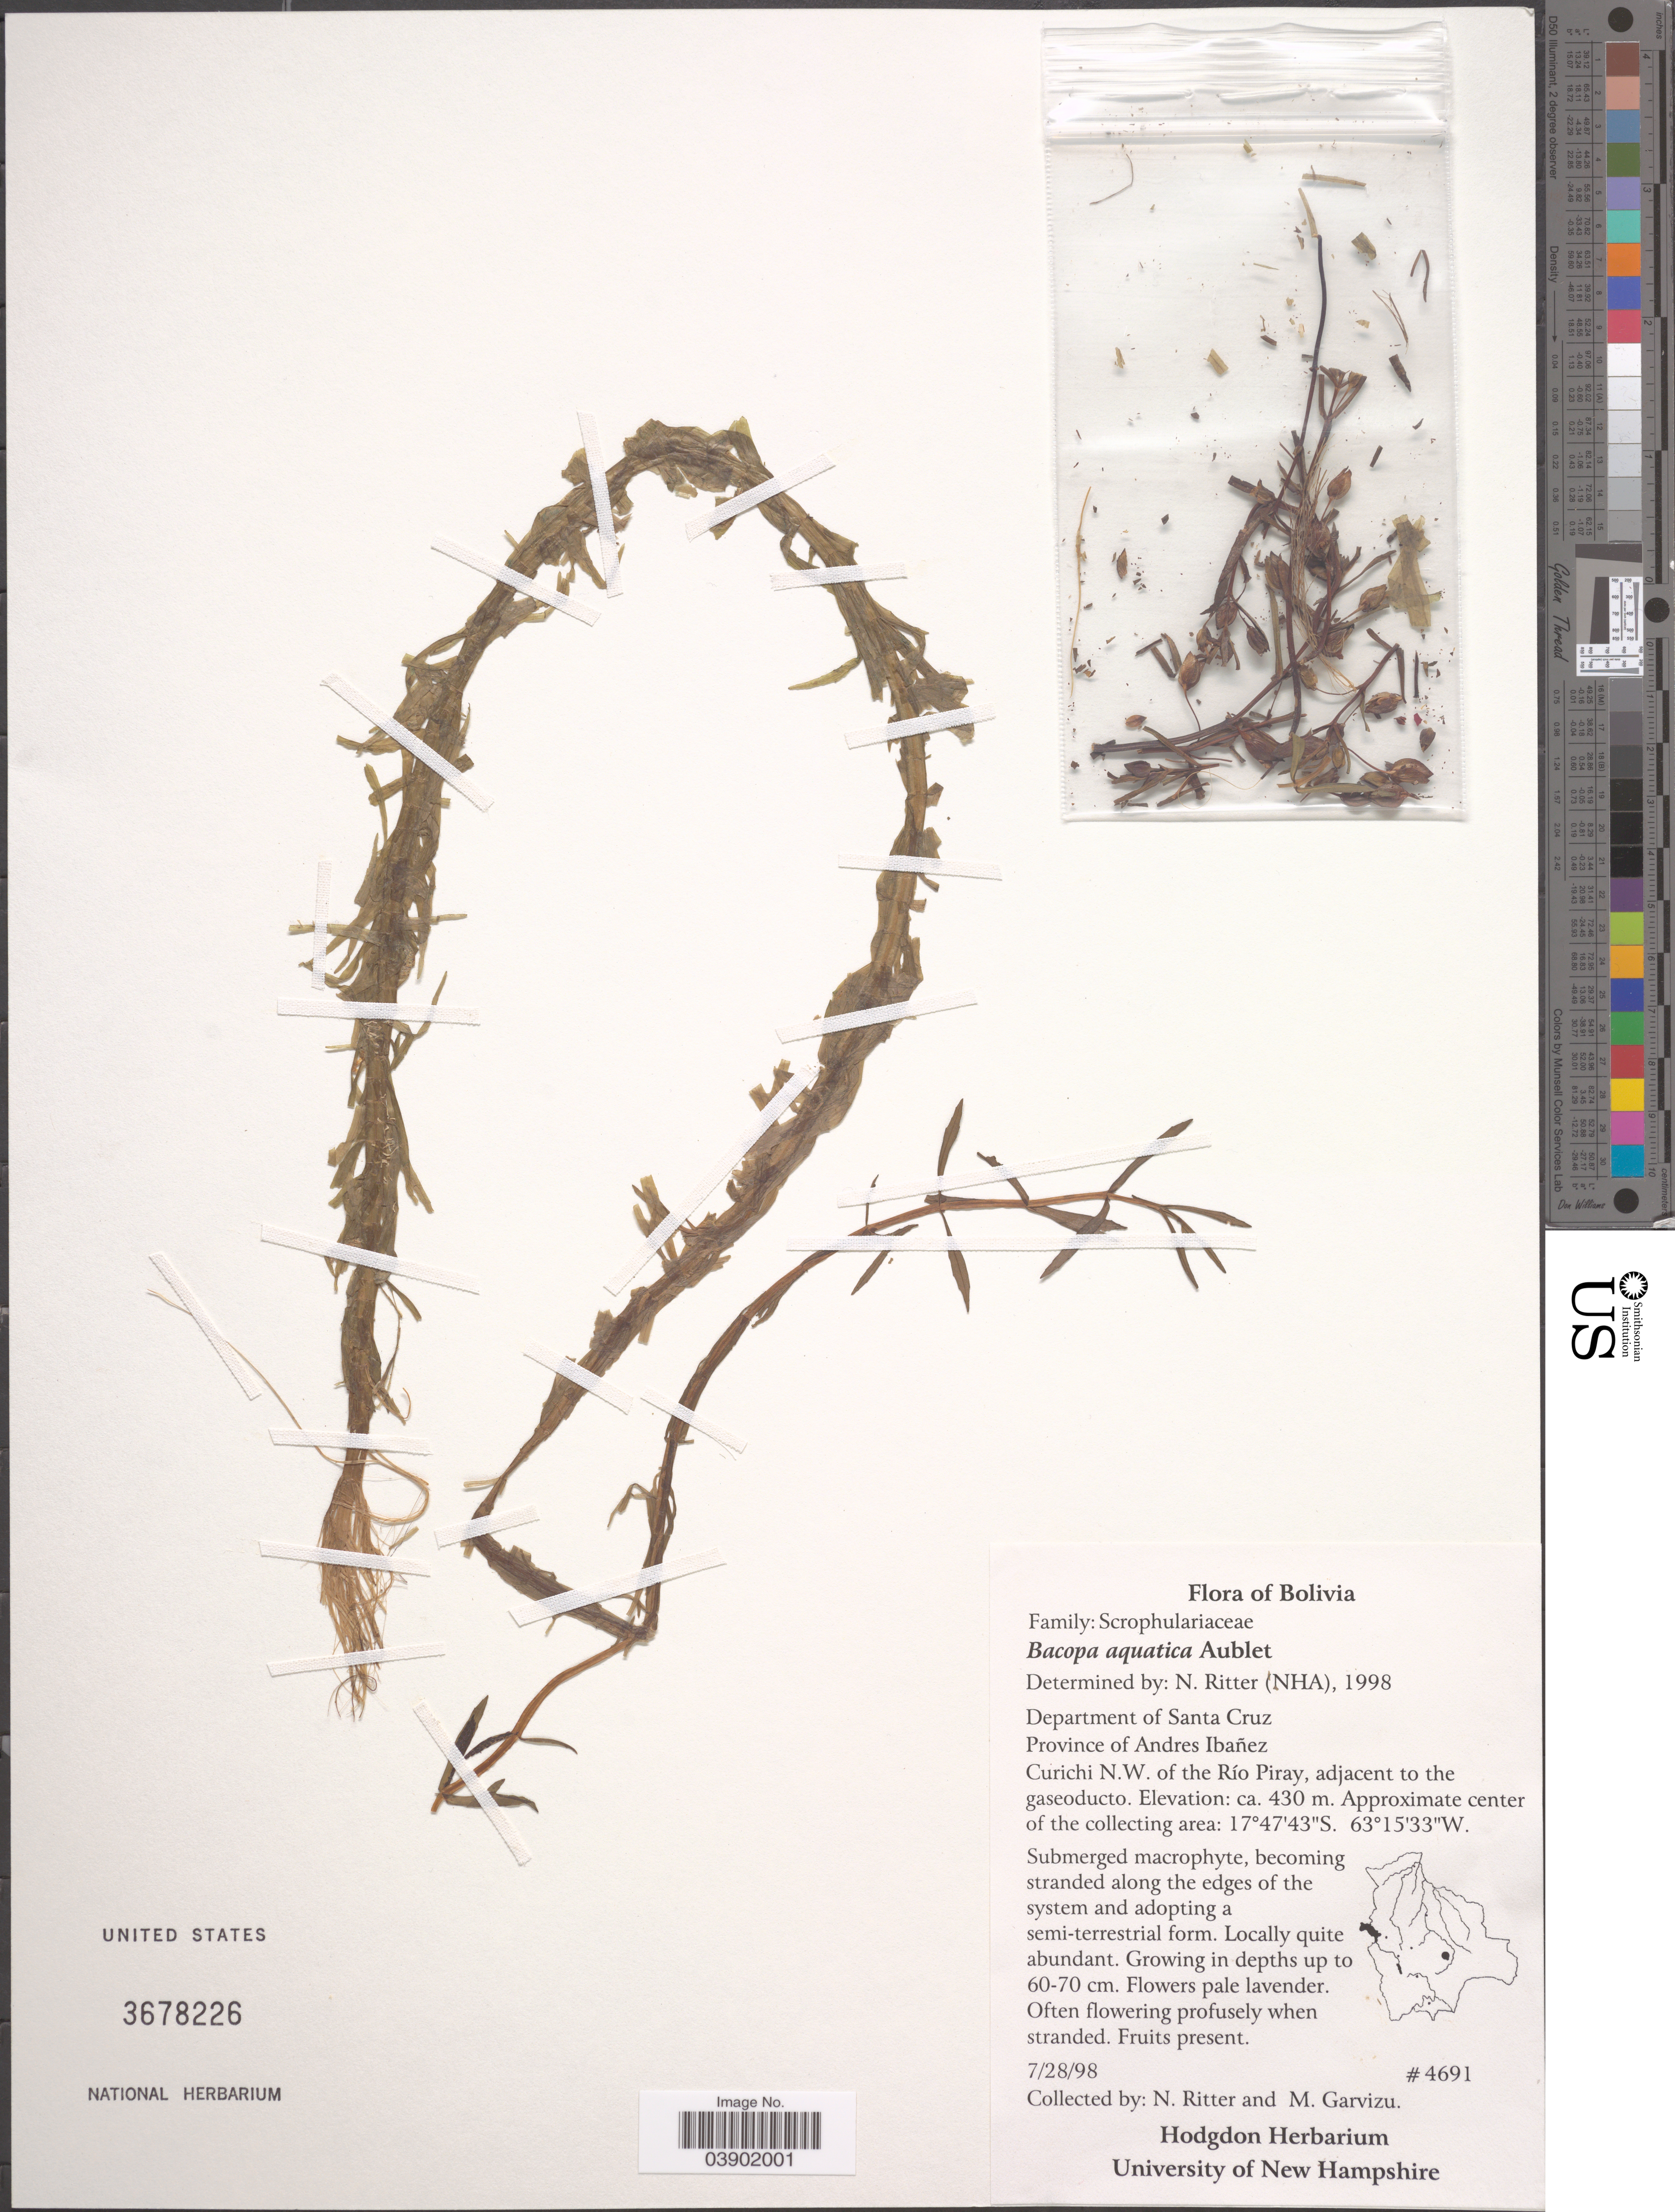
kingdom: Plantae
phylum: Tracheophyta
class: Magnoliopsida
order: Lamiales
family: Plantaginaceae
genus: Bacopa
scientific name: Bacopa aquatica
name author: Aubl.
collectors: N. Ritter & M. Garvizu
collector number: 4691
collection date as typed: Transcribed d/m/y: 28/7/98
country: Bolivia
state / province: Santa Cruz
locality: Department of Santa Cruz. Province of Andres Ibañez. Curichi N.W. of the Río Piray.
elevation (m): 430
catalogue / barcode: US 3678226